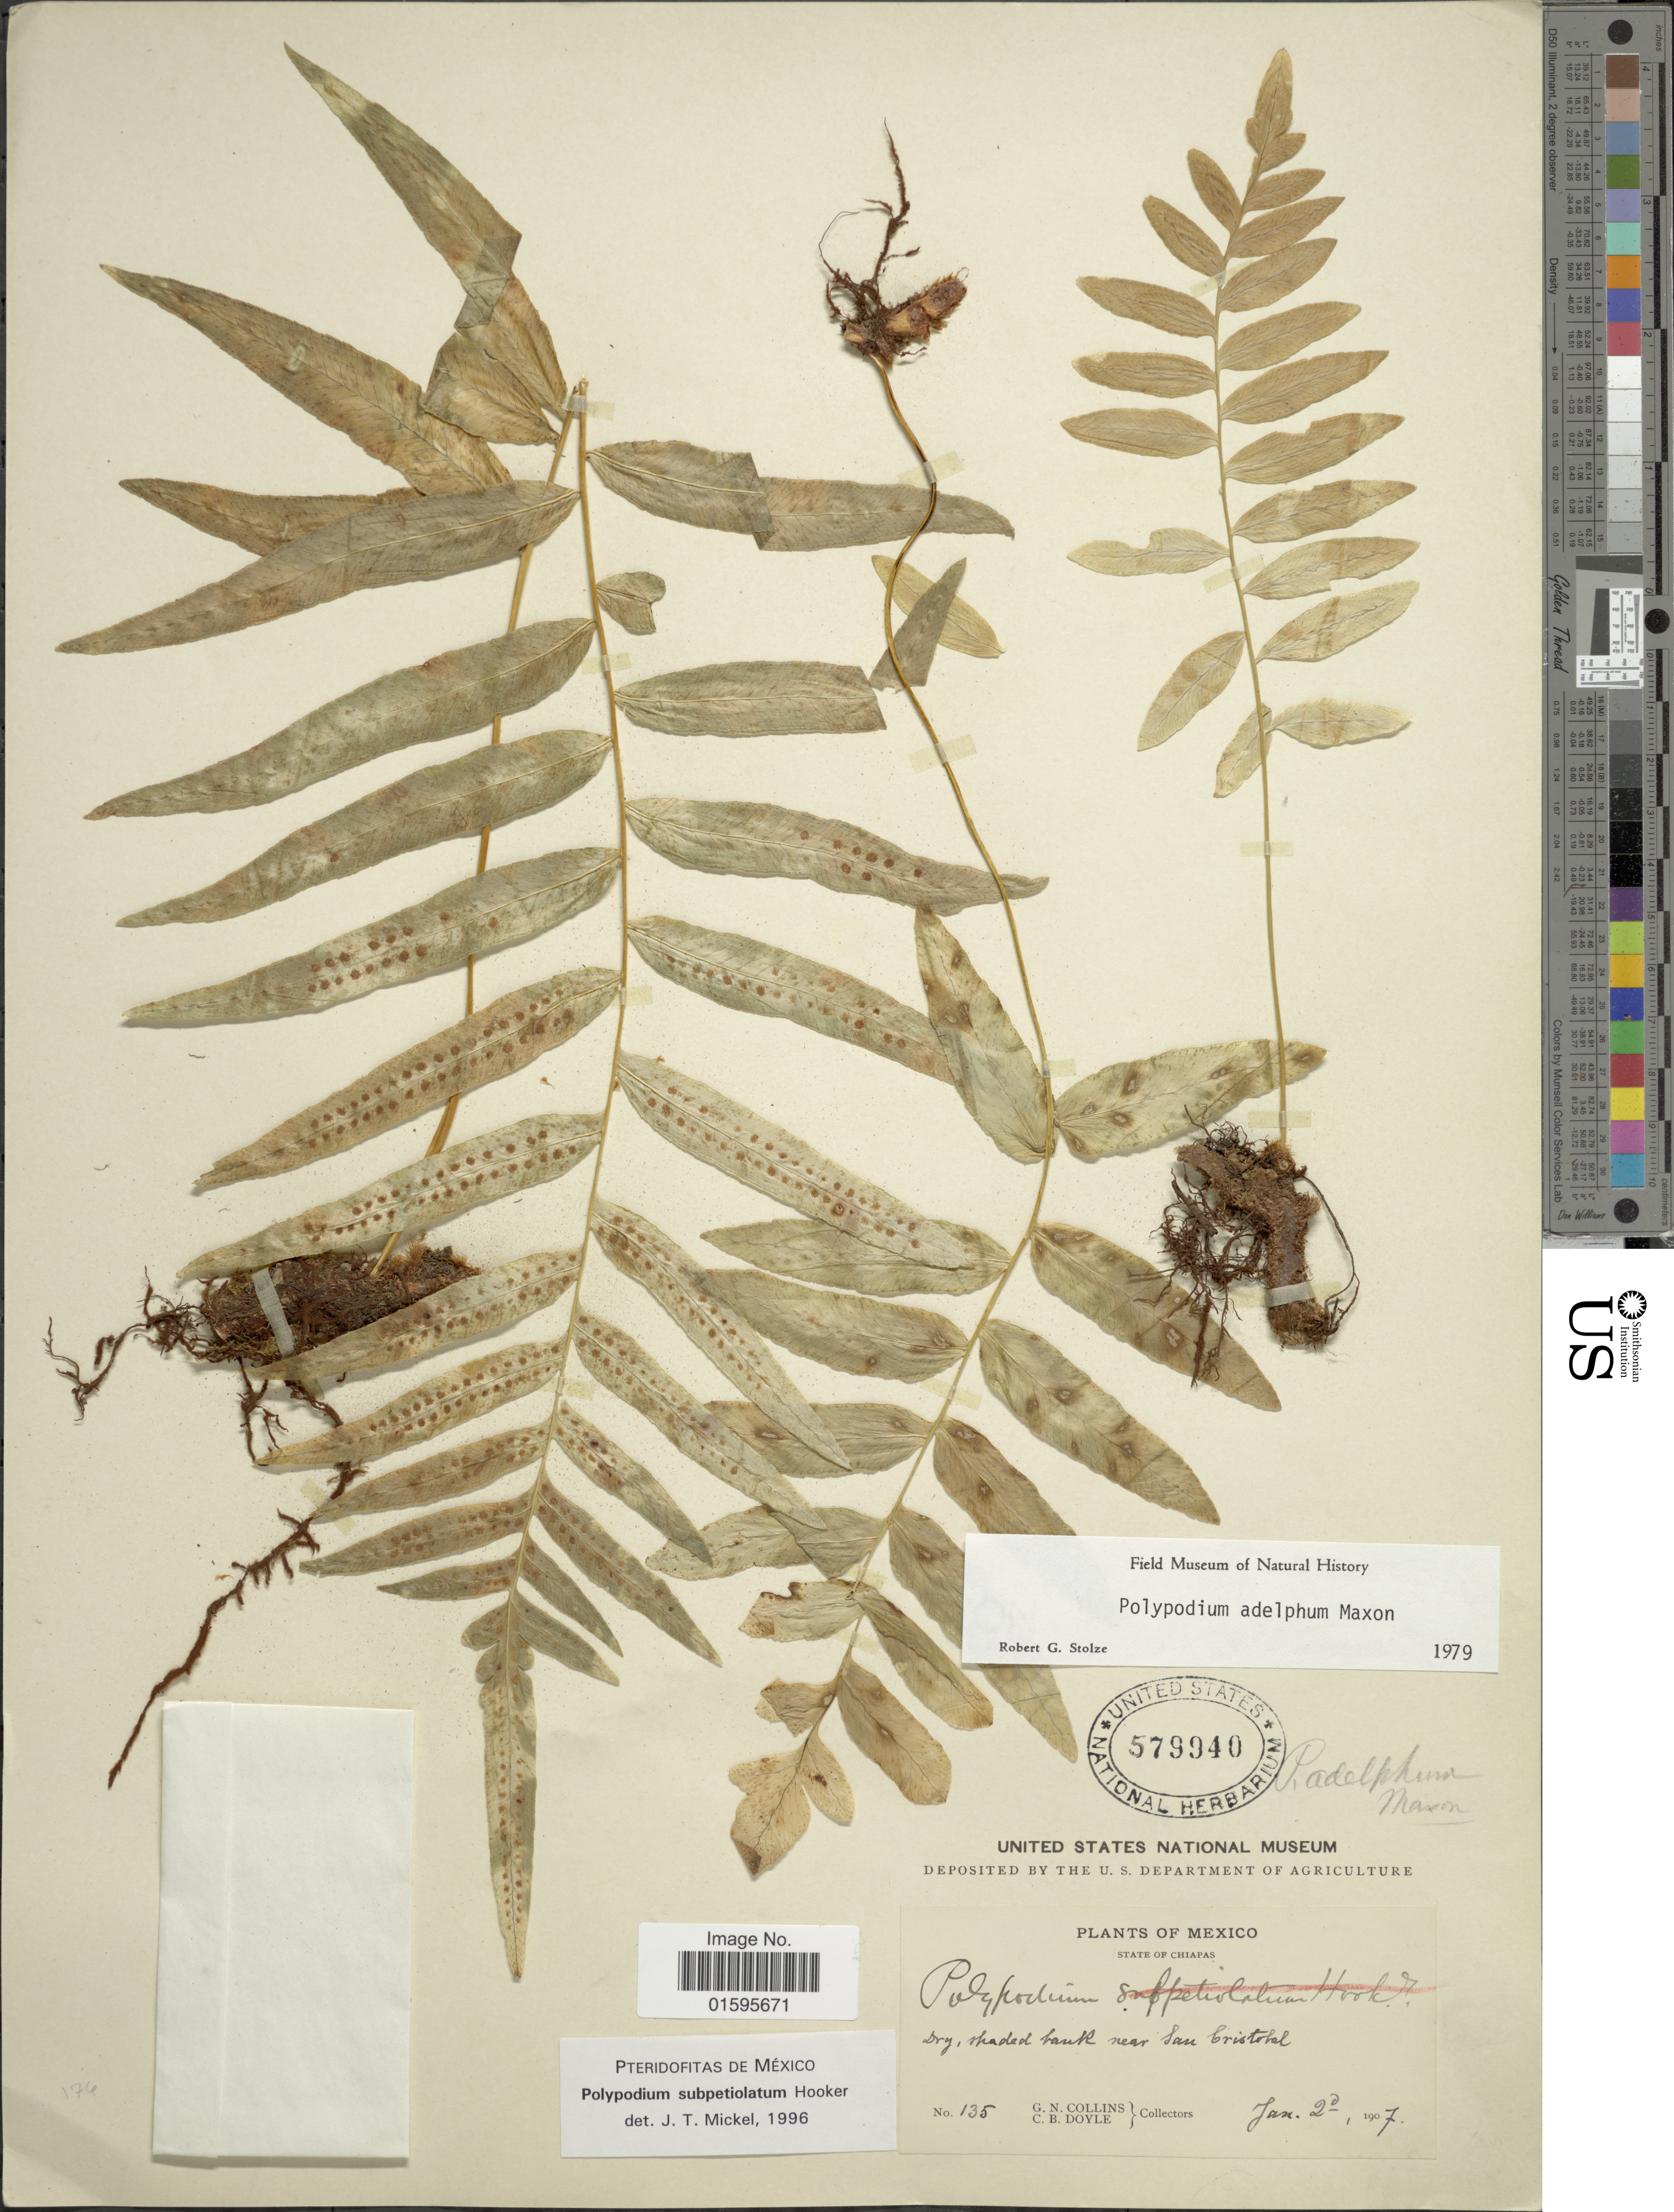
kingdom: Plantae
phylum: Tracheophyta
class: Polypodiopsida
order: Polypodiales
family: Polypodiaceae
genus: Polypodium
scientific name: Polypodium subpetiolatum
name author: Hook.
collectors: G. Collins & C. Doyle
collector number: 135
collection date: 1907-01-02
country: Mexico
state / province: Chiapas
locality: State of Chiapas, near San Cristobal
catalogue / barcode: US 579940